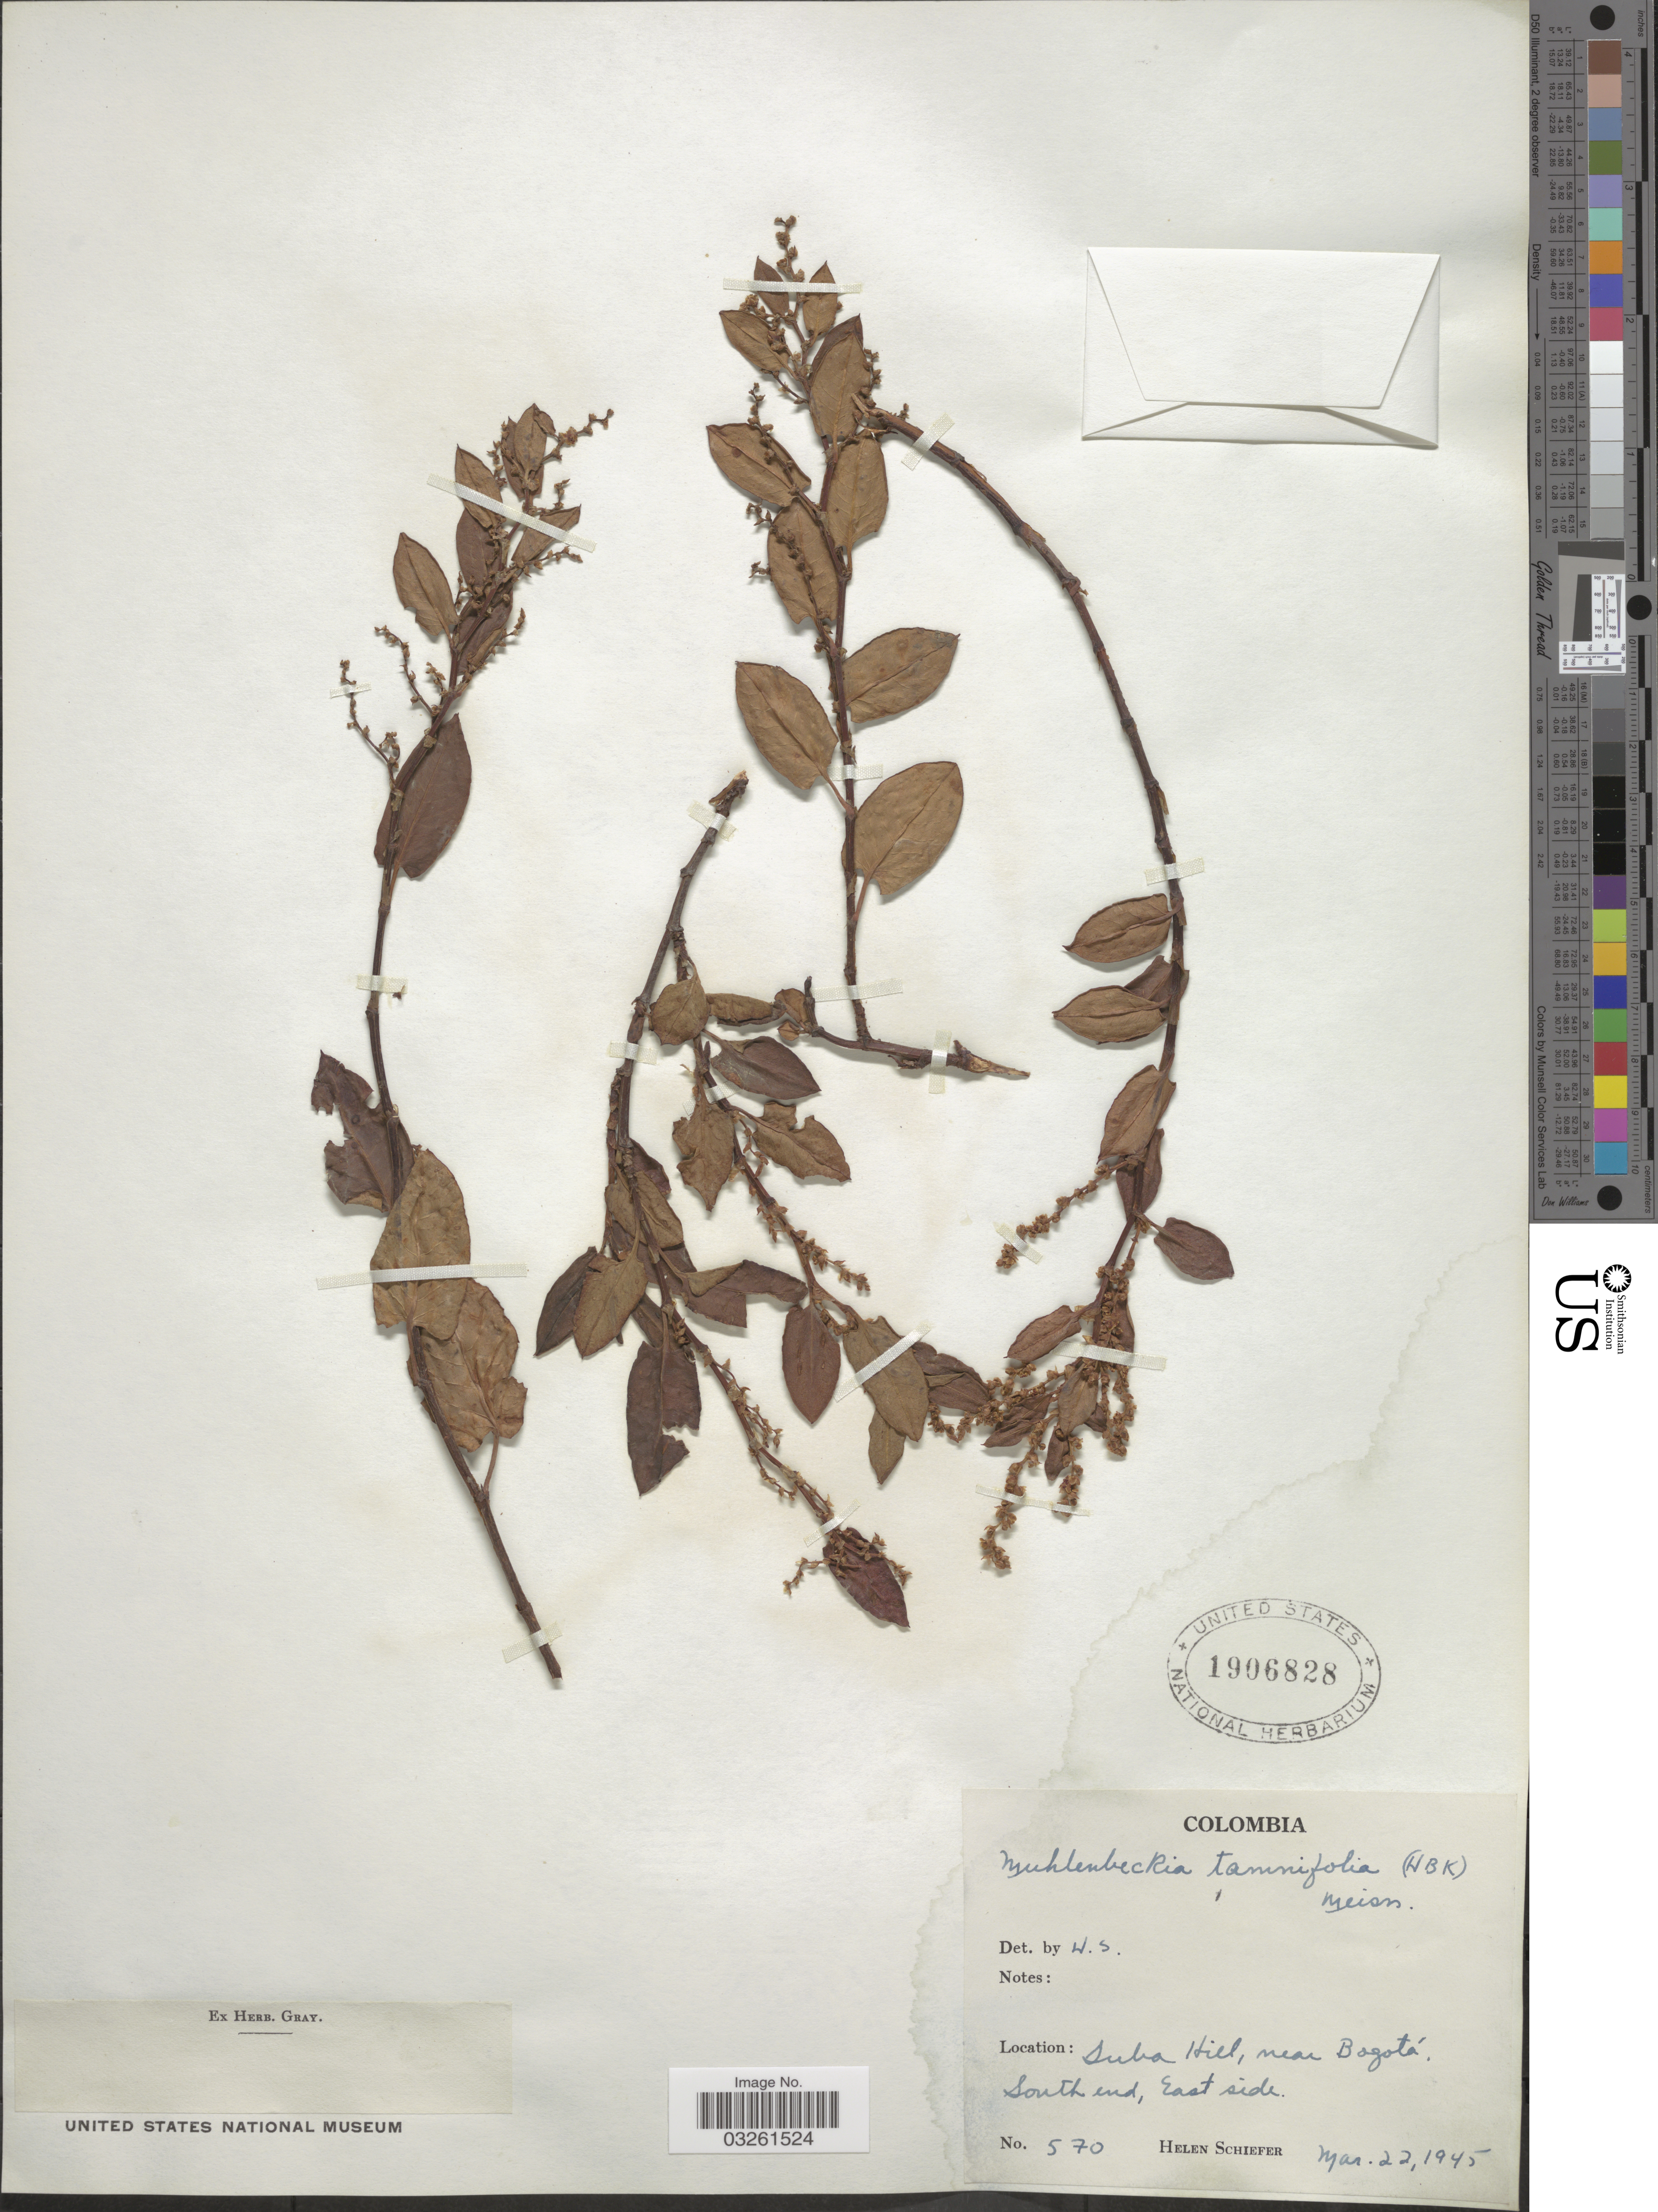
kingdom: Plantae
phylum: Tracheophyta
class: Magnoliopsida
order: Caryophyllales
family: Polygonaceae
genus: Muehlenbeckia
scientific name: Muehlenbeckia tamnifolia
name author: (Kunth) Meisn.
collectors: H. Schiefer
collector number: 570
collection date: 1945-03-22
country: Colombia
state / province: Bogota D.C.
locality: Suba Hill, near Bogotá. South end, East side.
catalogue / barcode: US 1906828